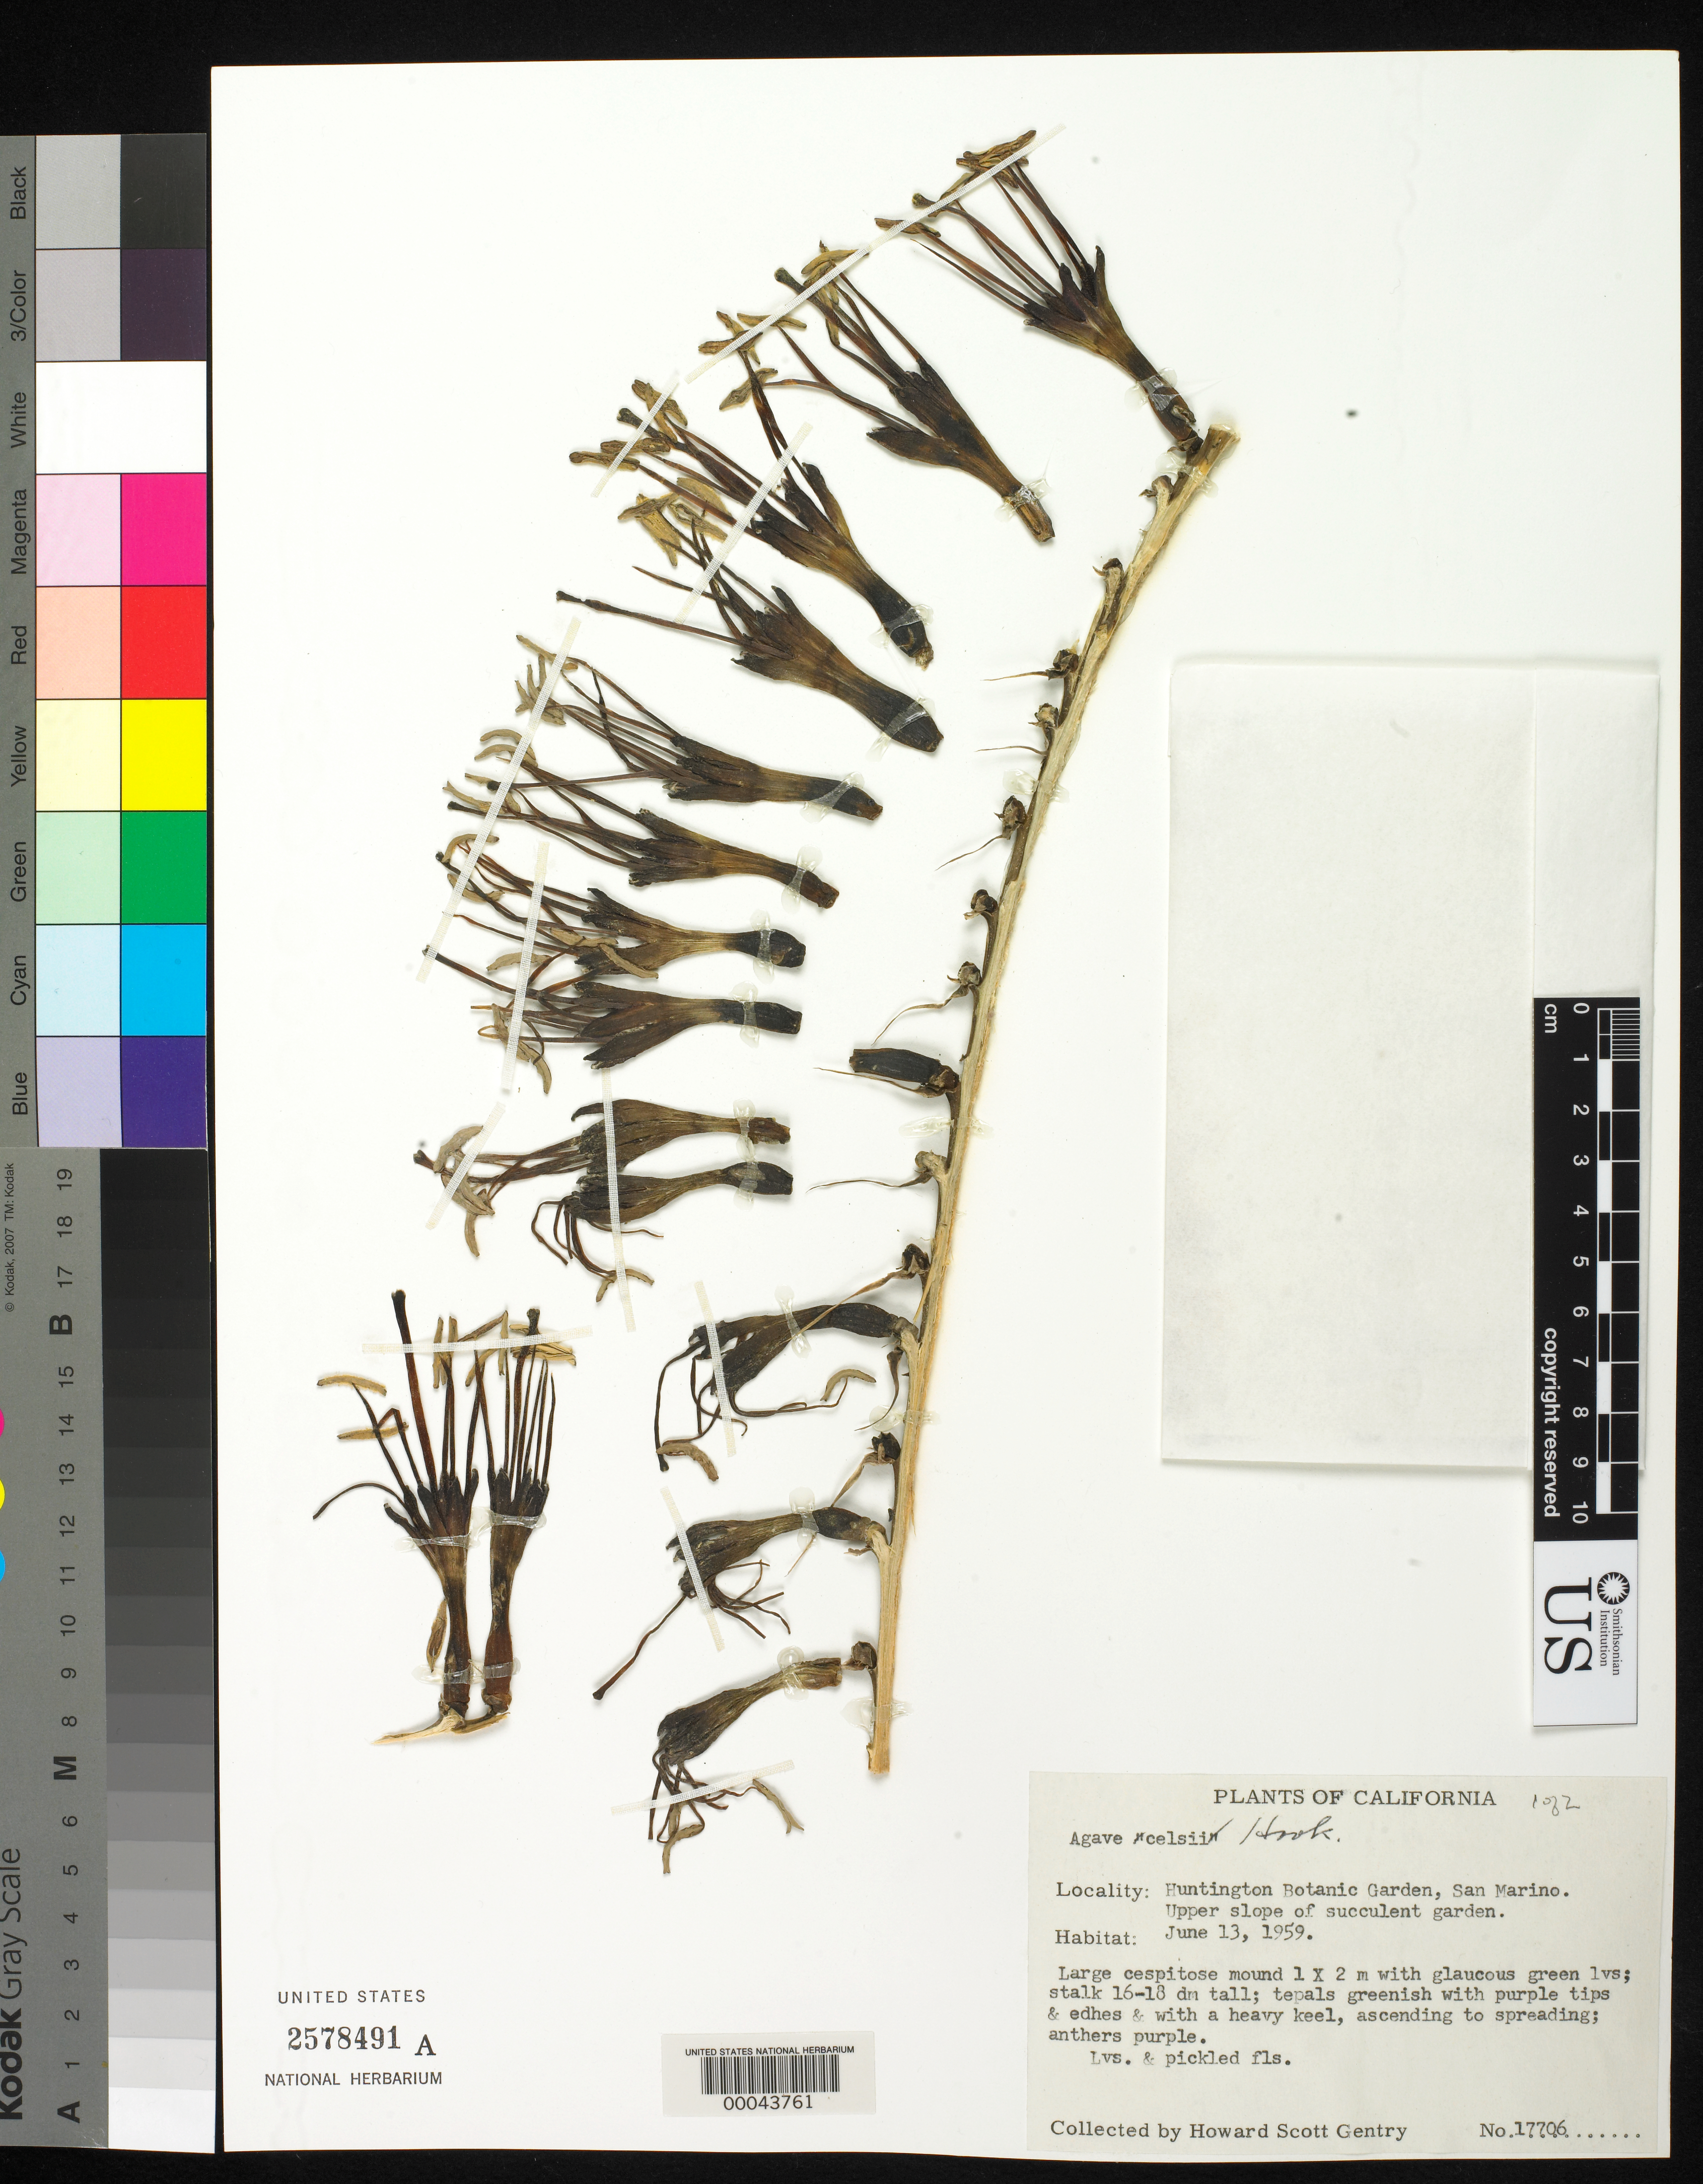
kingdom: Plantae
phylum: Tracheophyta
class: Liliopsida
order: Asparagales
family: Asparagaceae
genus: Agave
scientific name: Agave celsii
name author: Hook.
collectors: H. S. Gentry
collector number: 17706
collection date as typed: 13 Jun 1959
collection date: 1959-06-13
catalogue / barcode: US 2578491A